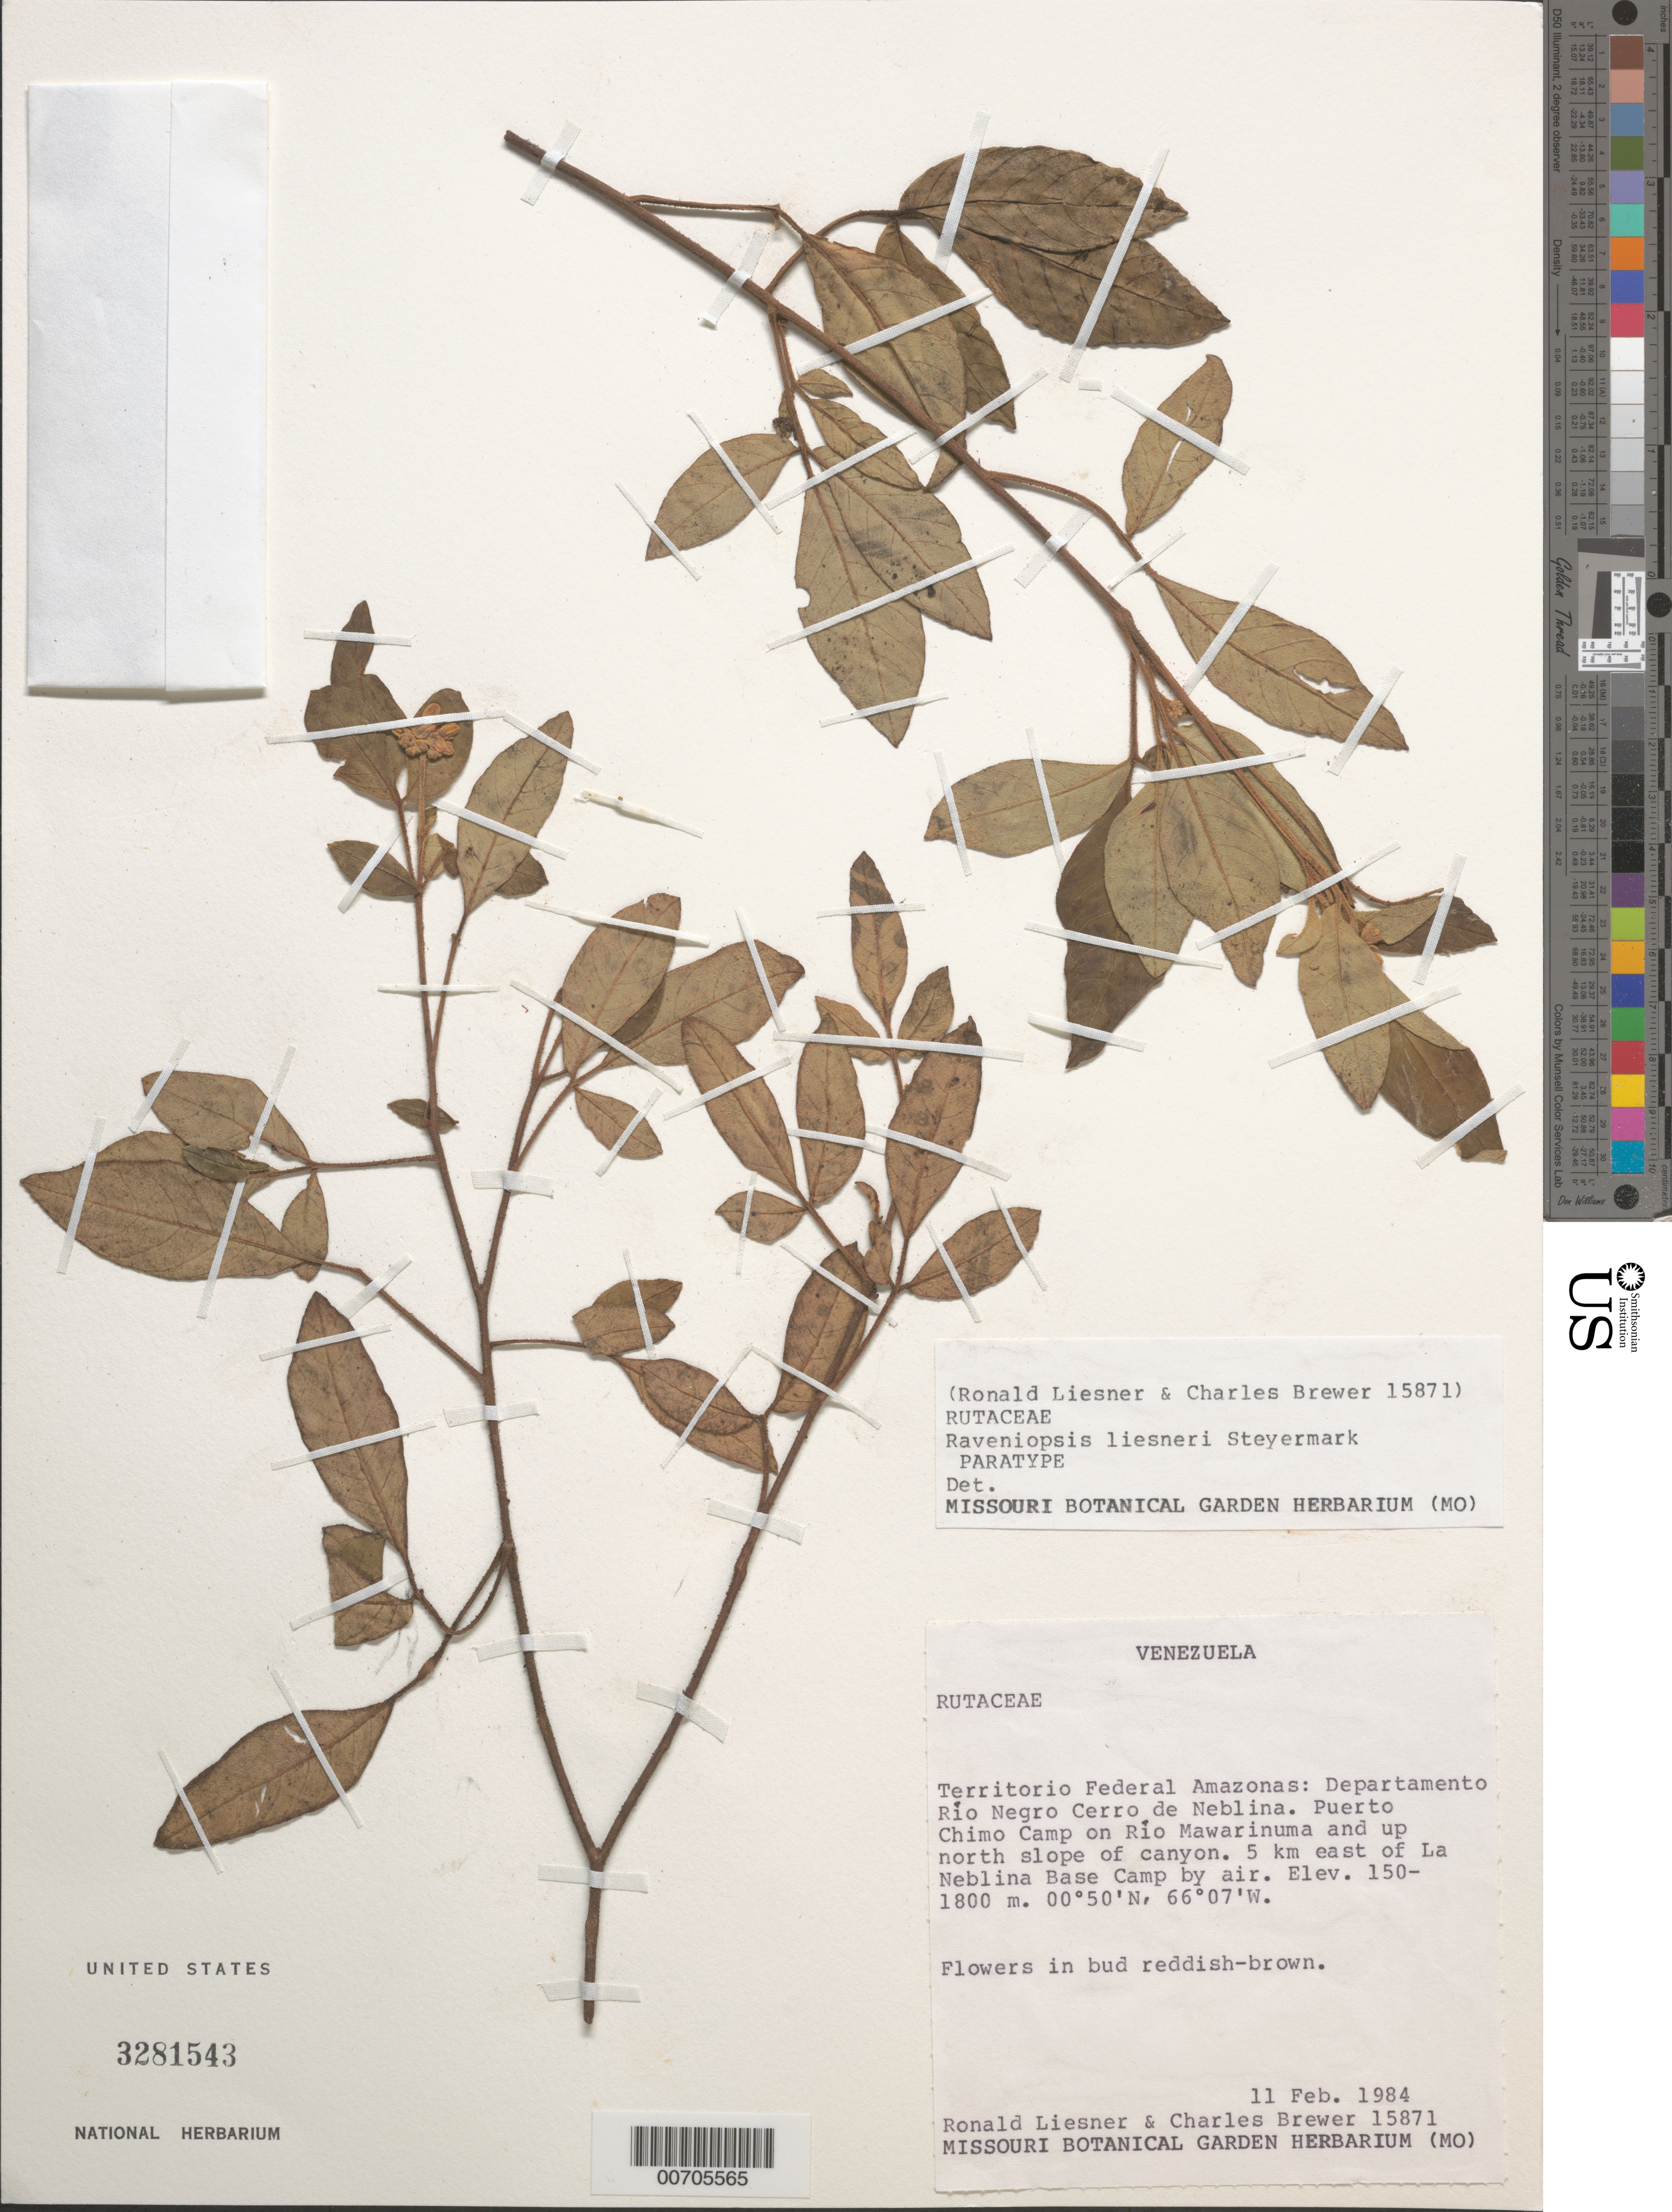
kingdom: Plantae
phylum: Tracheophyta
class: Magnoliopsida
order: Sapindales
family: Rutaceae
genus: Raveniopsis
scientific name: Raveniopsis liesneri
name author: Steyerm.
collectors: R. L. Liesner & C. Brewer-Carias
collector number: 15871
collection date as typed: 14-Feb-84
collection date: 1984-02-14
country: Venezuela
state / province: Amazonas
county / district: Río Negro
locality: Cerro de la Neblina, Puerto Chimo Camp, Río Mawarinuma, 5 km E of La Neblina Base Camp by air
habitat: N slope of canyon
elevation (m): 150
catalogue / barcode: US 3281543